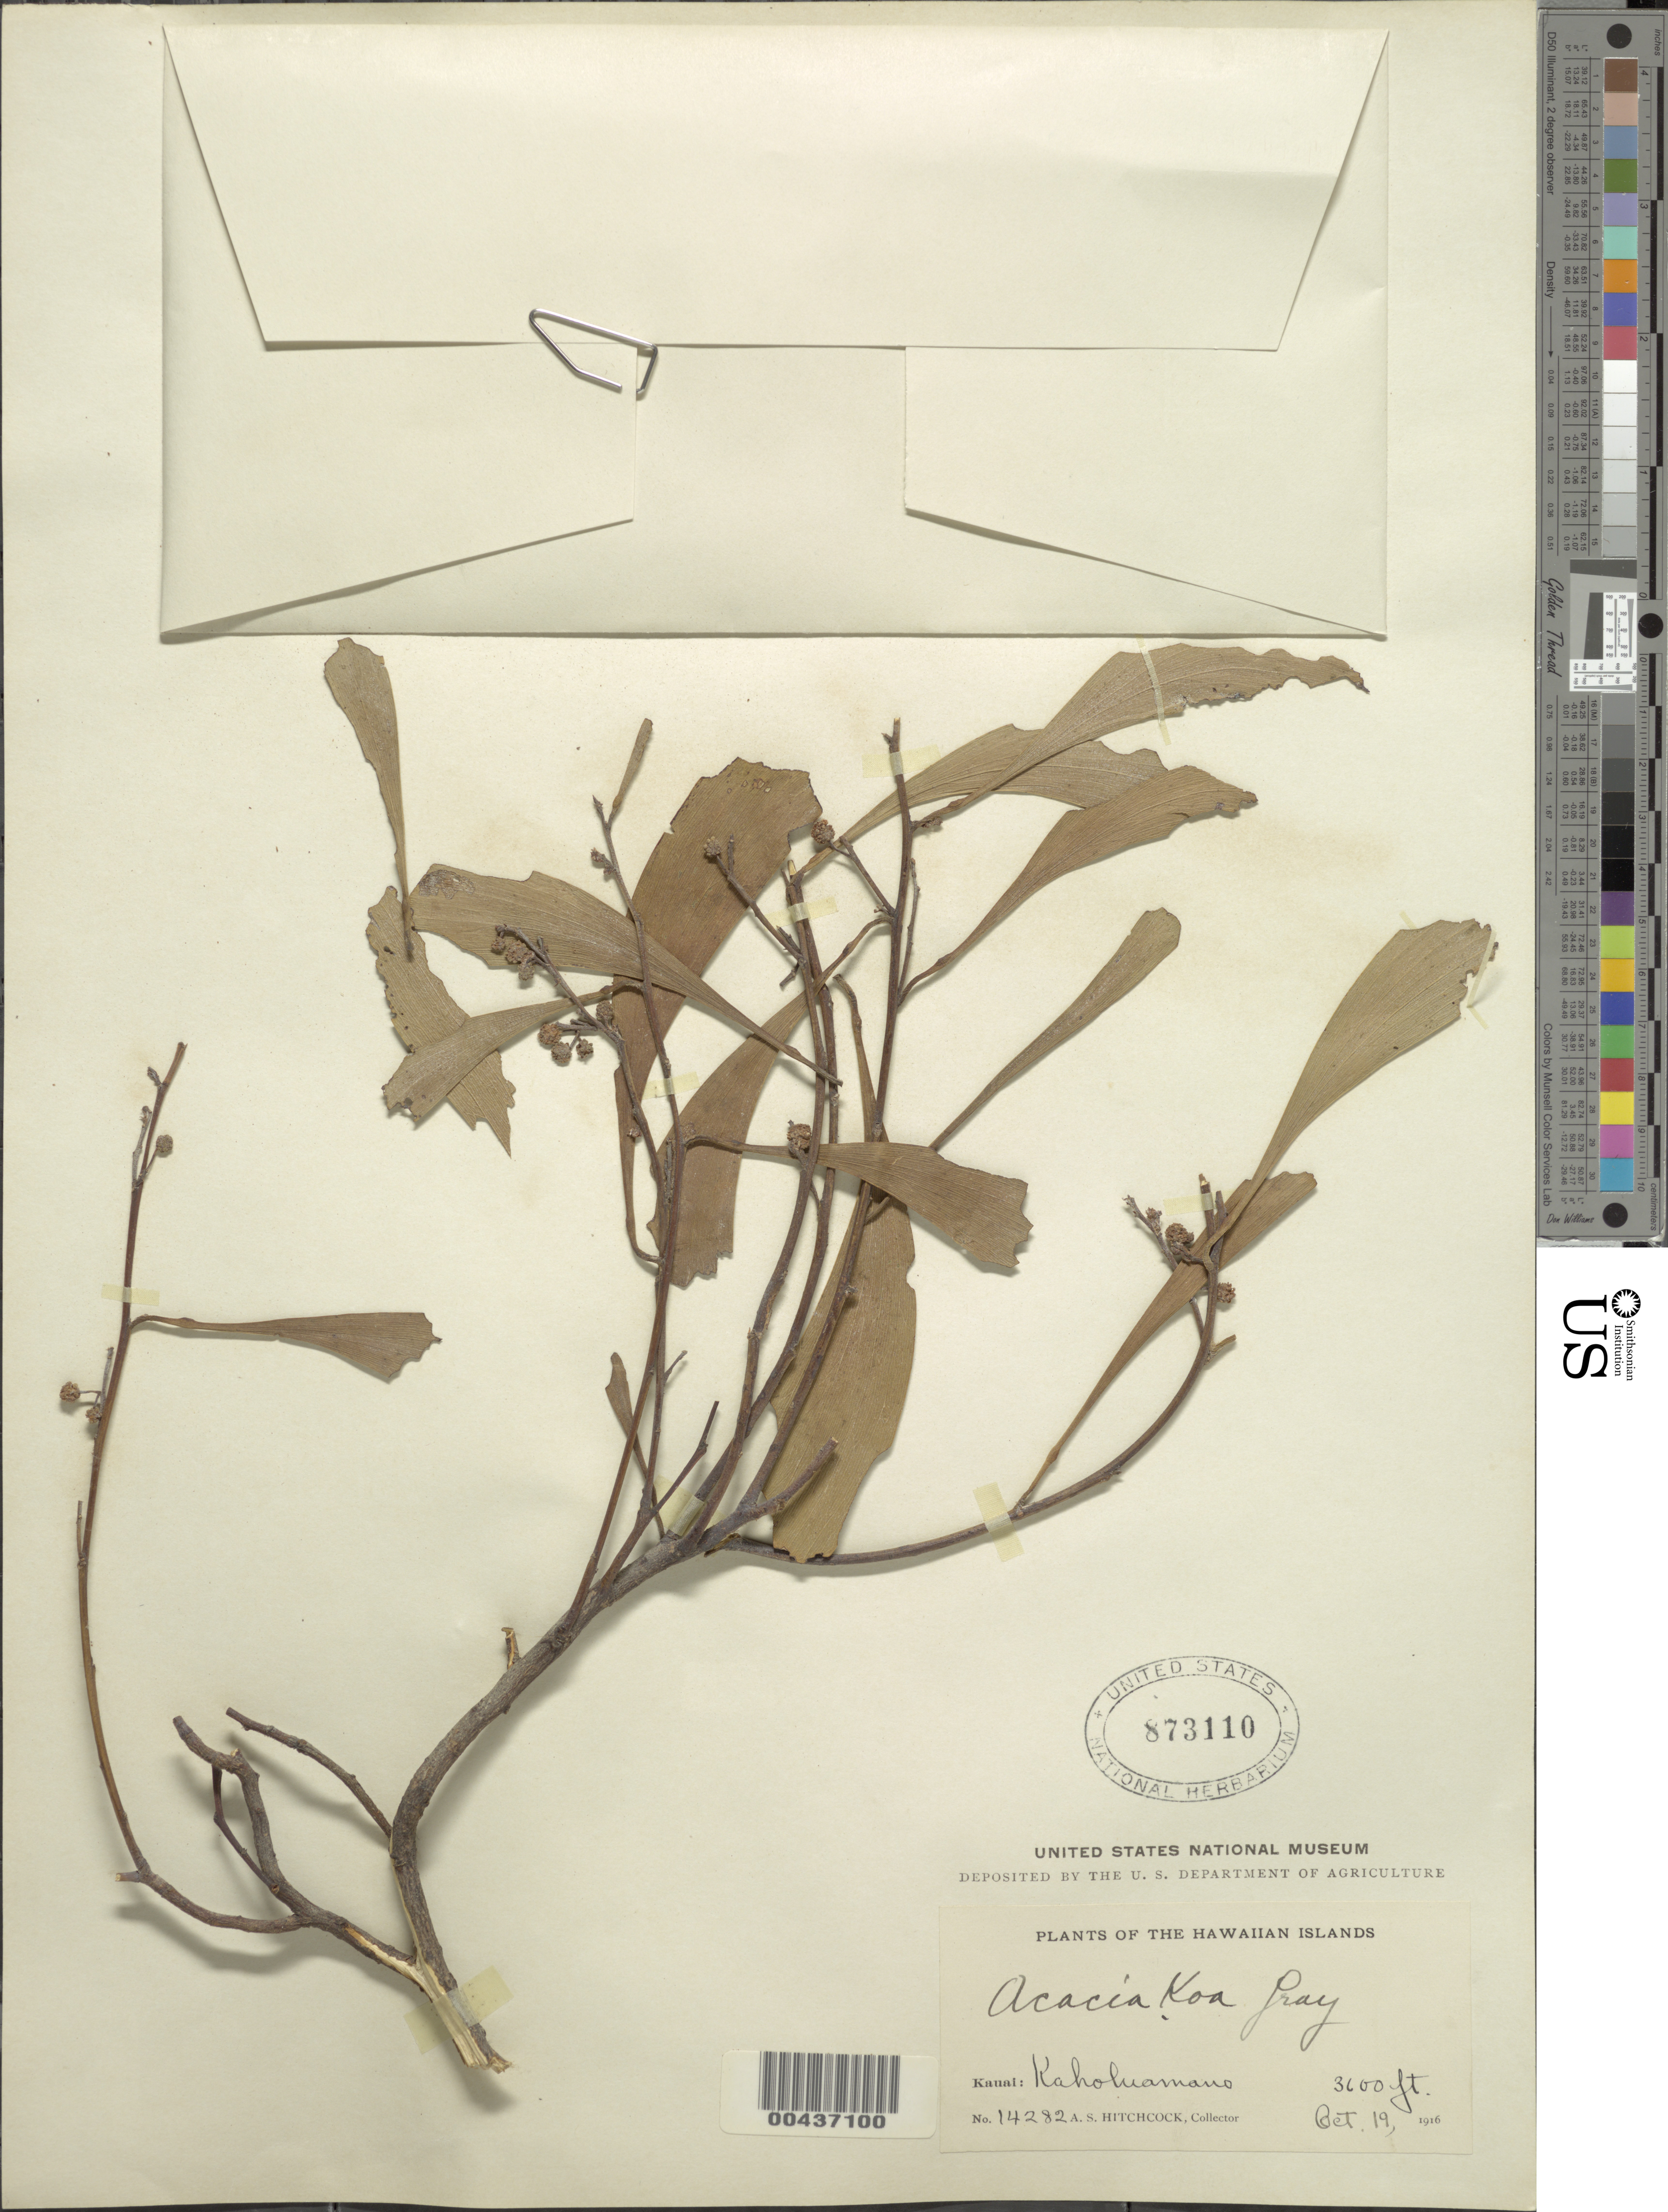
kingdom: Plantae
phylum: Tracheophyta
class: Magnoliopsida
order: Fabales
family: Fabaceae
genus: Acacia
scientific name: Acacia koa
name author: A. Gray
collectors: A. S. Hitchcock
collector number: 14282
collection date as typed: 19 Oct 1916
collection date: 1916-10-19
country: United States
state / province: Hawaii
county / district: Kauai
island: Kaua'i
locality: Kaholuamano, Kauai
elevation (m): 1097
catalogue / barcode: US 873110